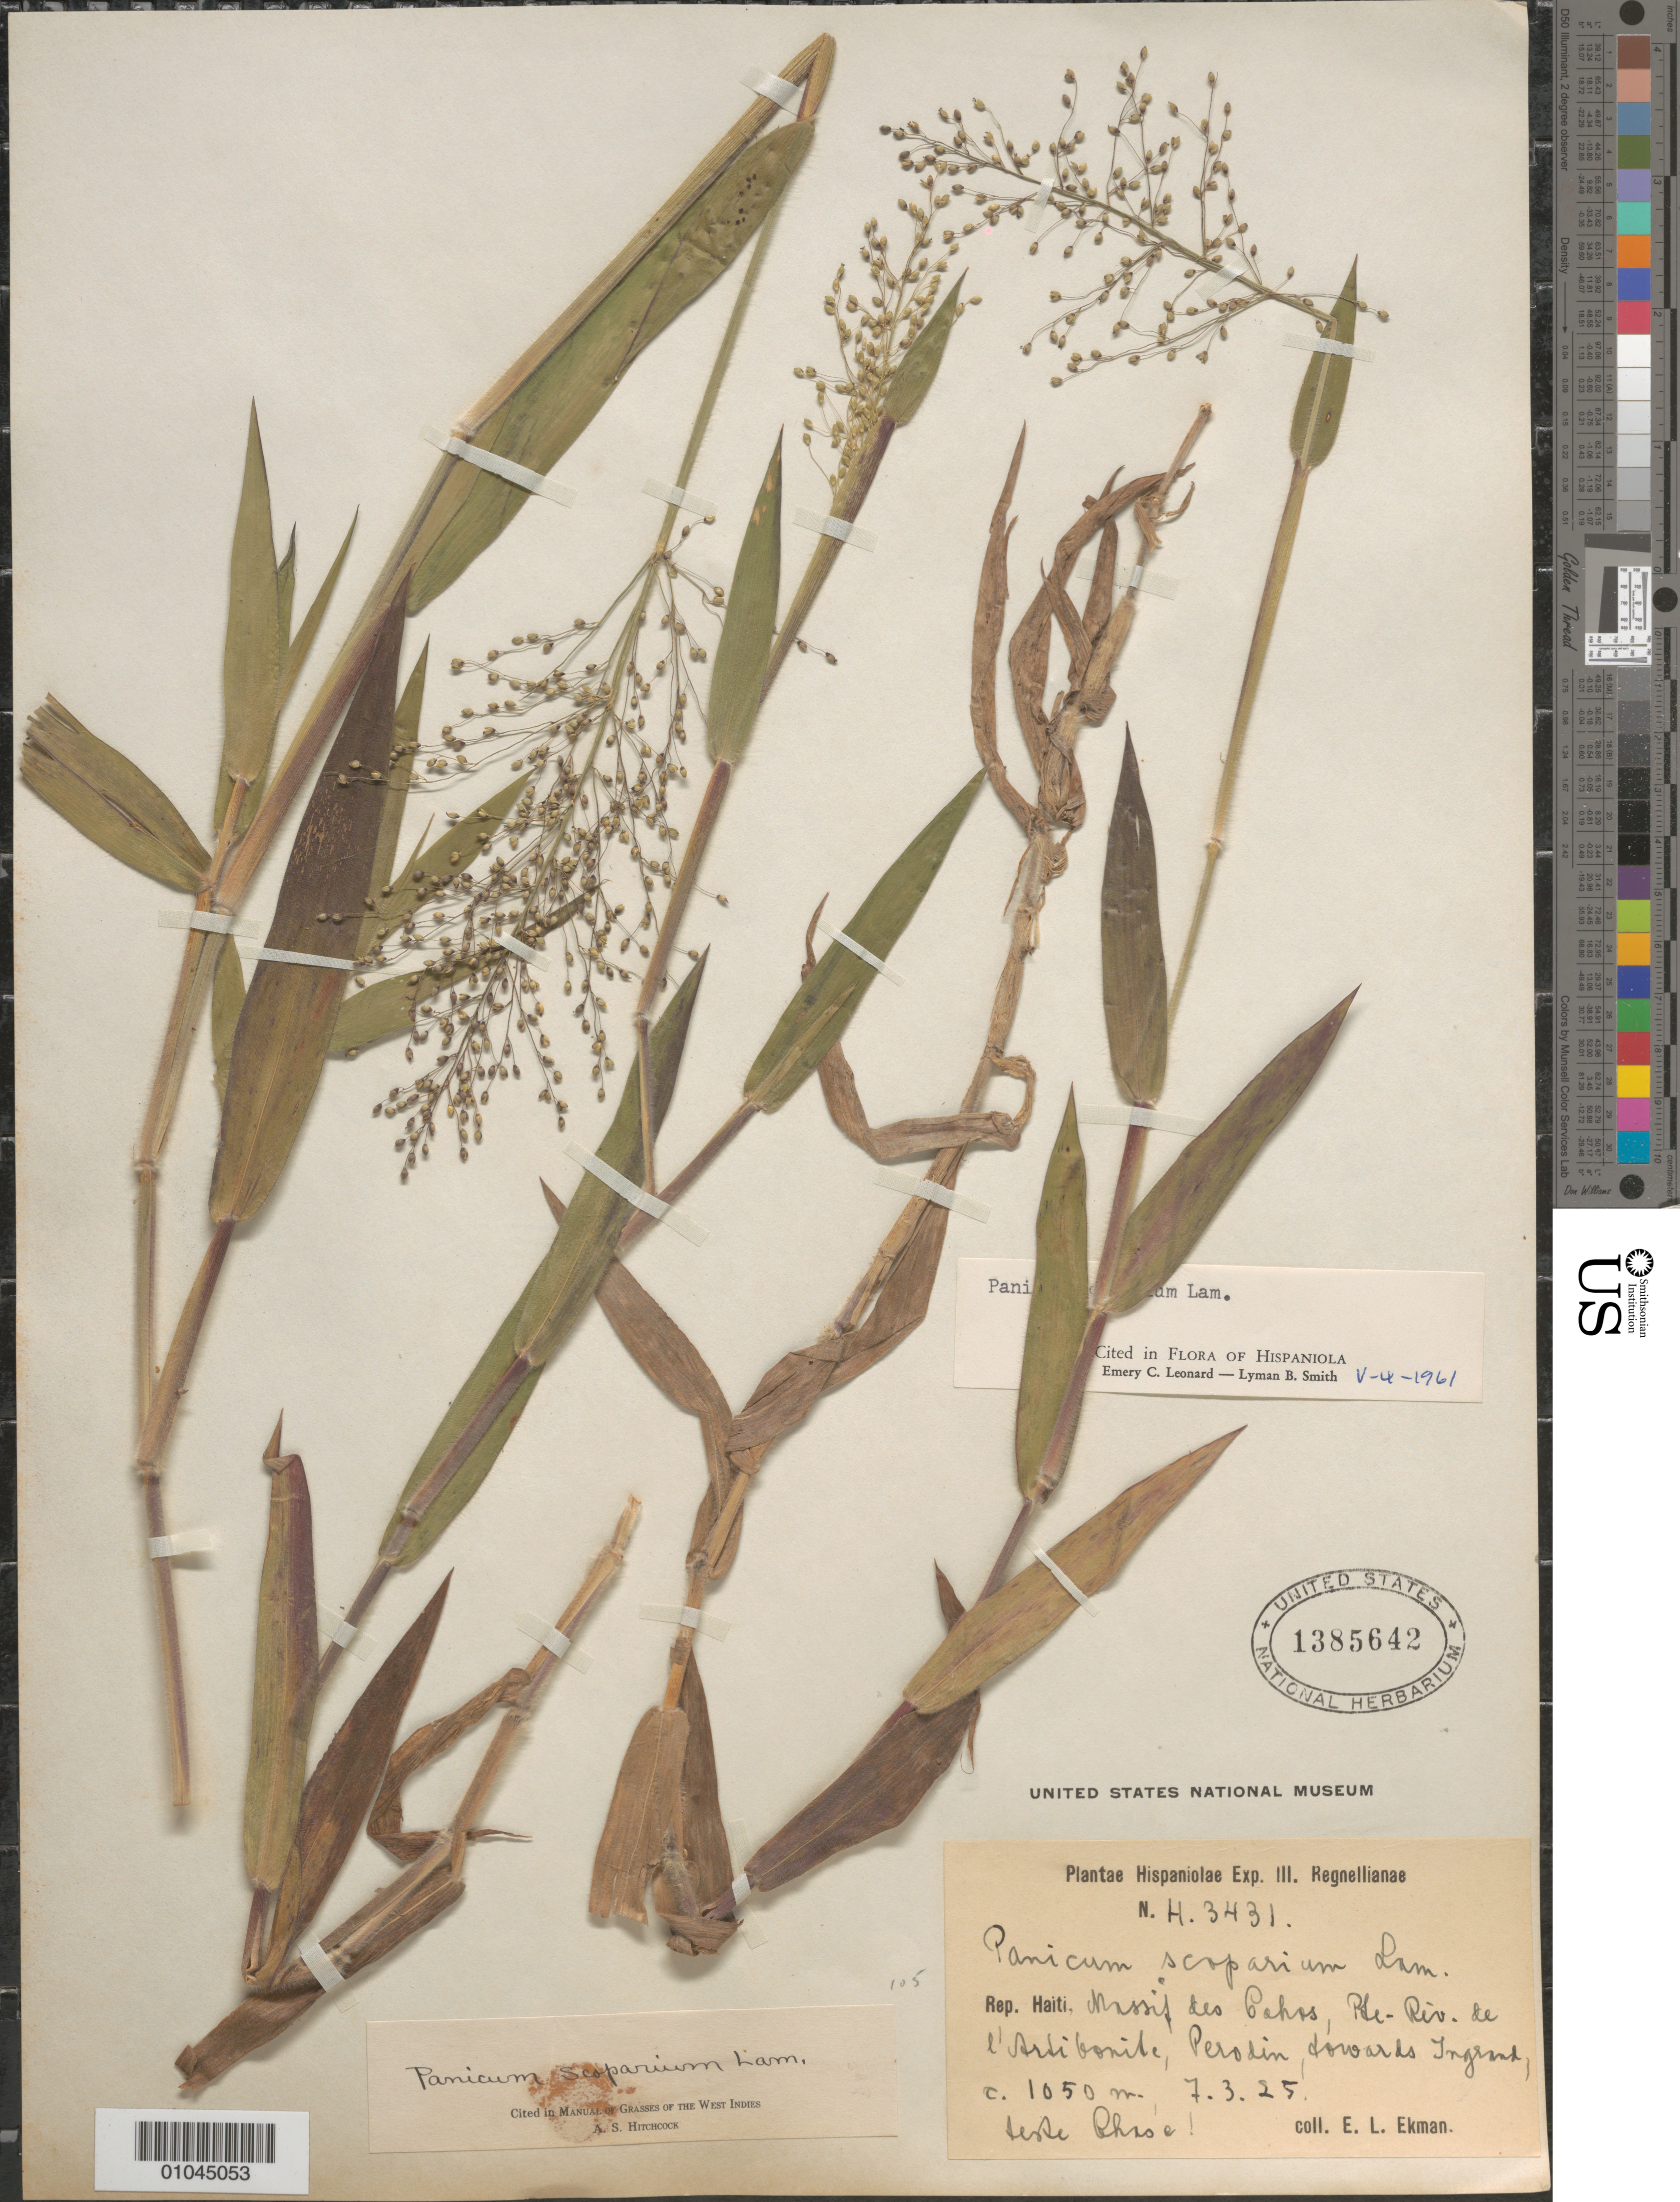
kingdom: Plantae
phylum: Tracheophyta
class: Liliopsida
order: Poales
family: Poaceae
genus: Panicum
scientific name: Panicum scoparium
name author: Lam.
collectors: E. L. Ekman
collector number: H 3431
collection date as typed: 07 Mar 1925 or 03 Jul 1925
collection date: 1925-03-07 or 1925-07-03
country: Haiti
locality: Massif des Cahos, Pte-Riv. de l'Artibonite, Perodin, towards Ingrand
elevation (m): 1050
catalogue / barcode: US 1385642